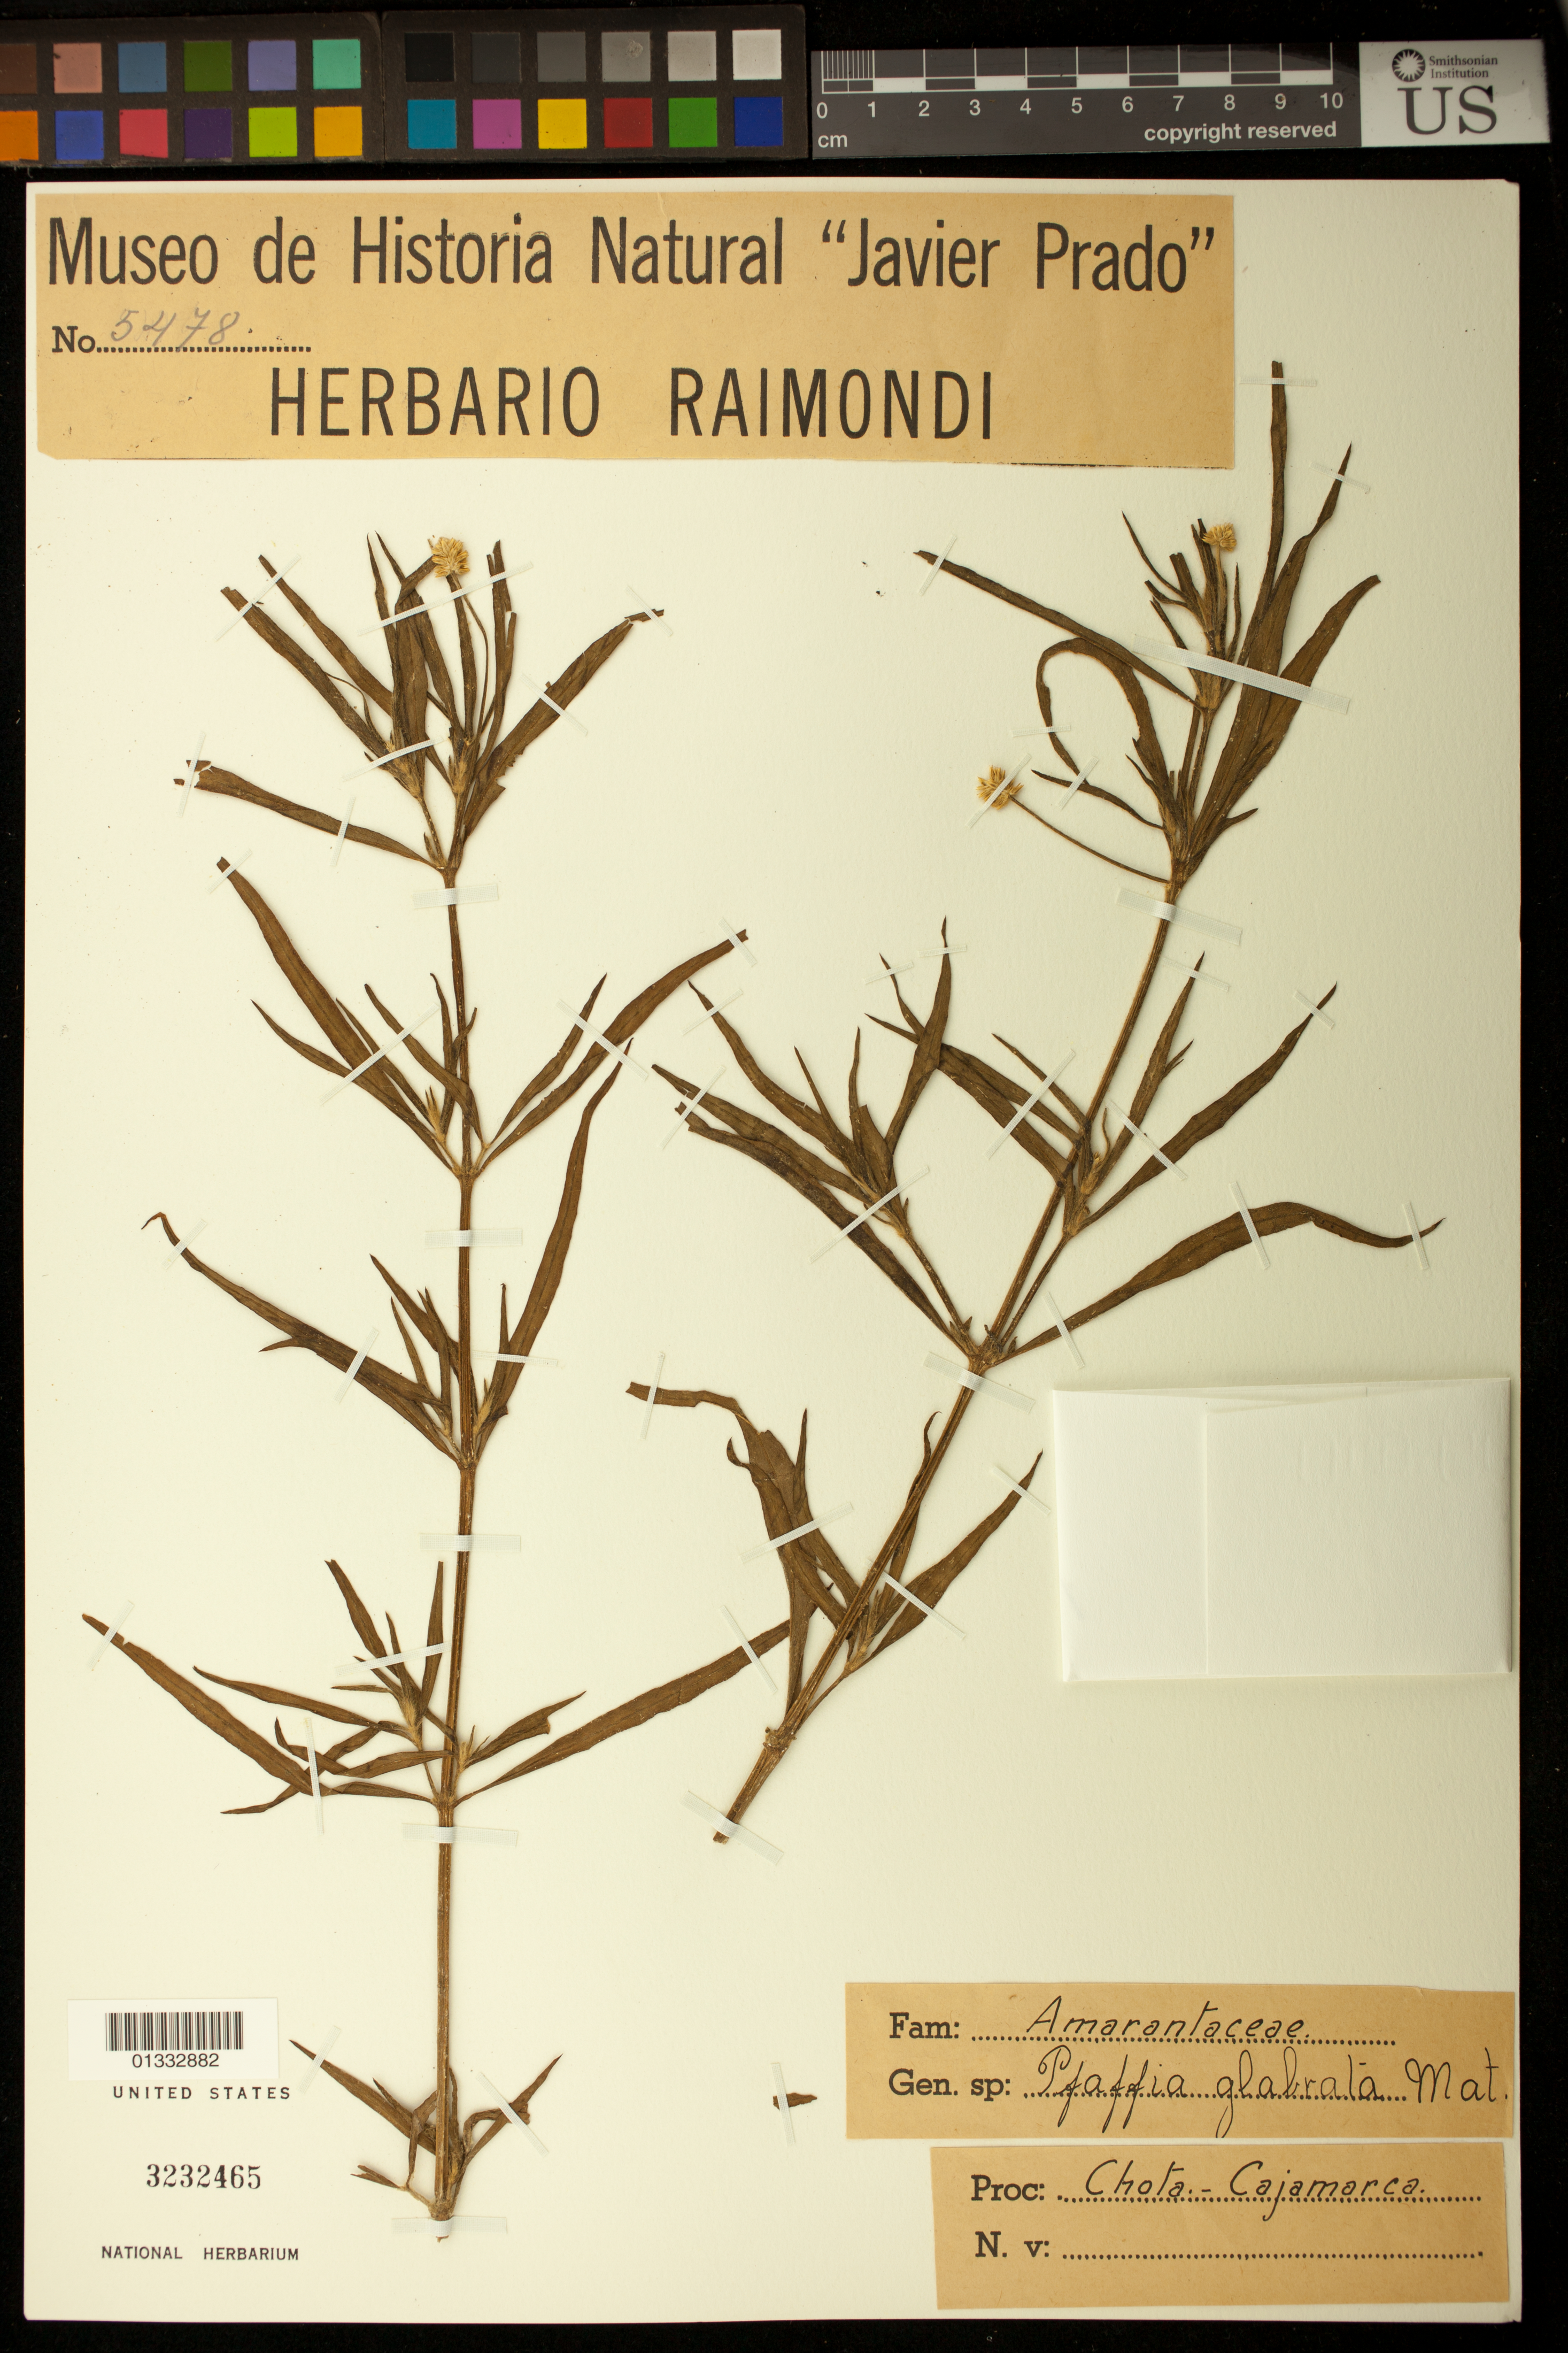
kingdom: Plantae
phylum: Tracheophyta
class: Magnoliopsida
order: Caryophyllales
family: Amaranthaceae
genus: Pfaffia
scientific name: Pfaffia glabrata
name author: Mart.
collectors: A. Raimondi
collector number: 5478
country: Peru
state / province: Cajamarca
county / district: Chota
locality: Chota-Cajamarca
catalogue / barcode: US 3232465